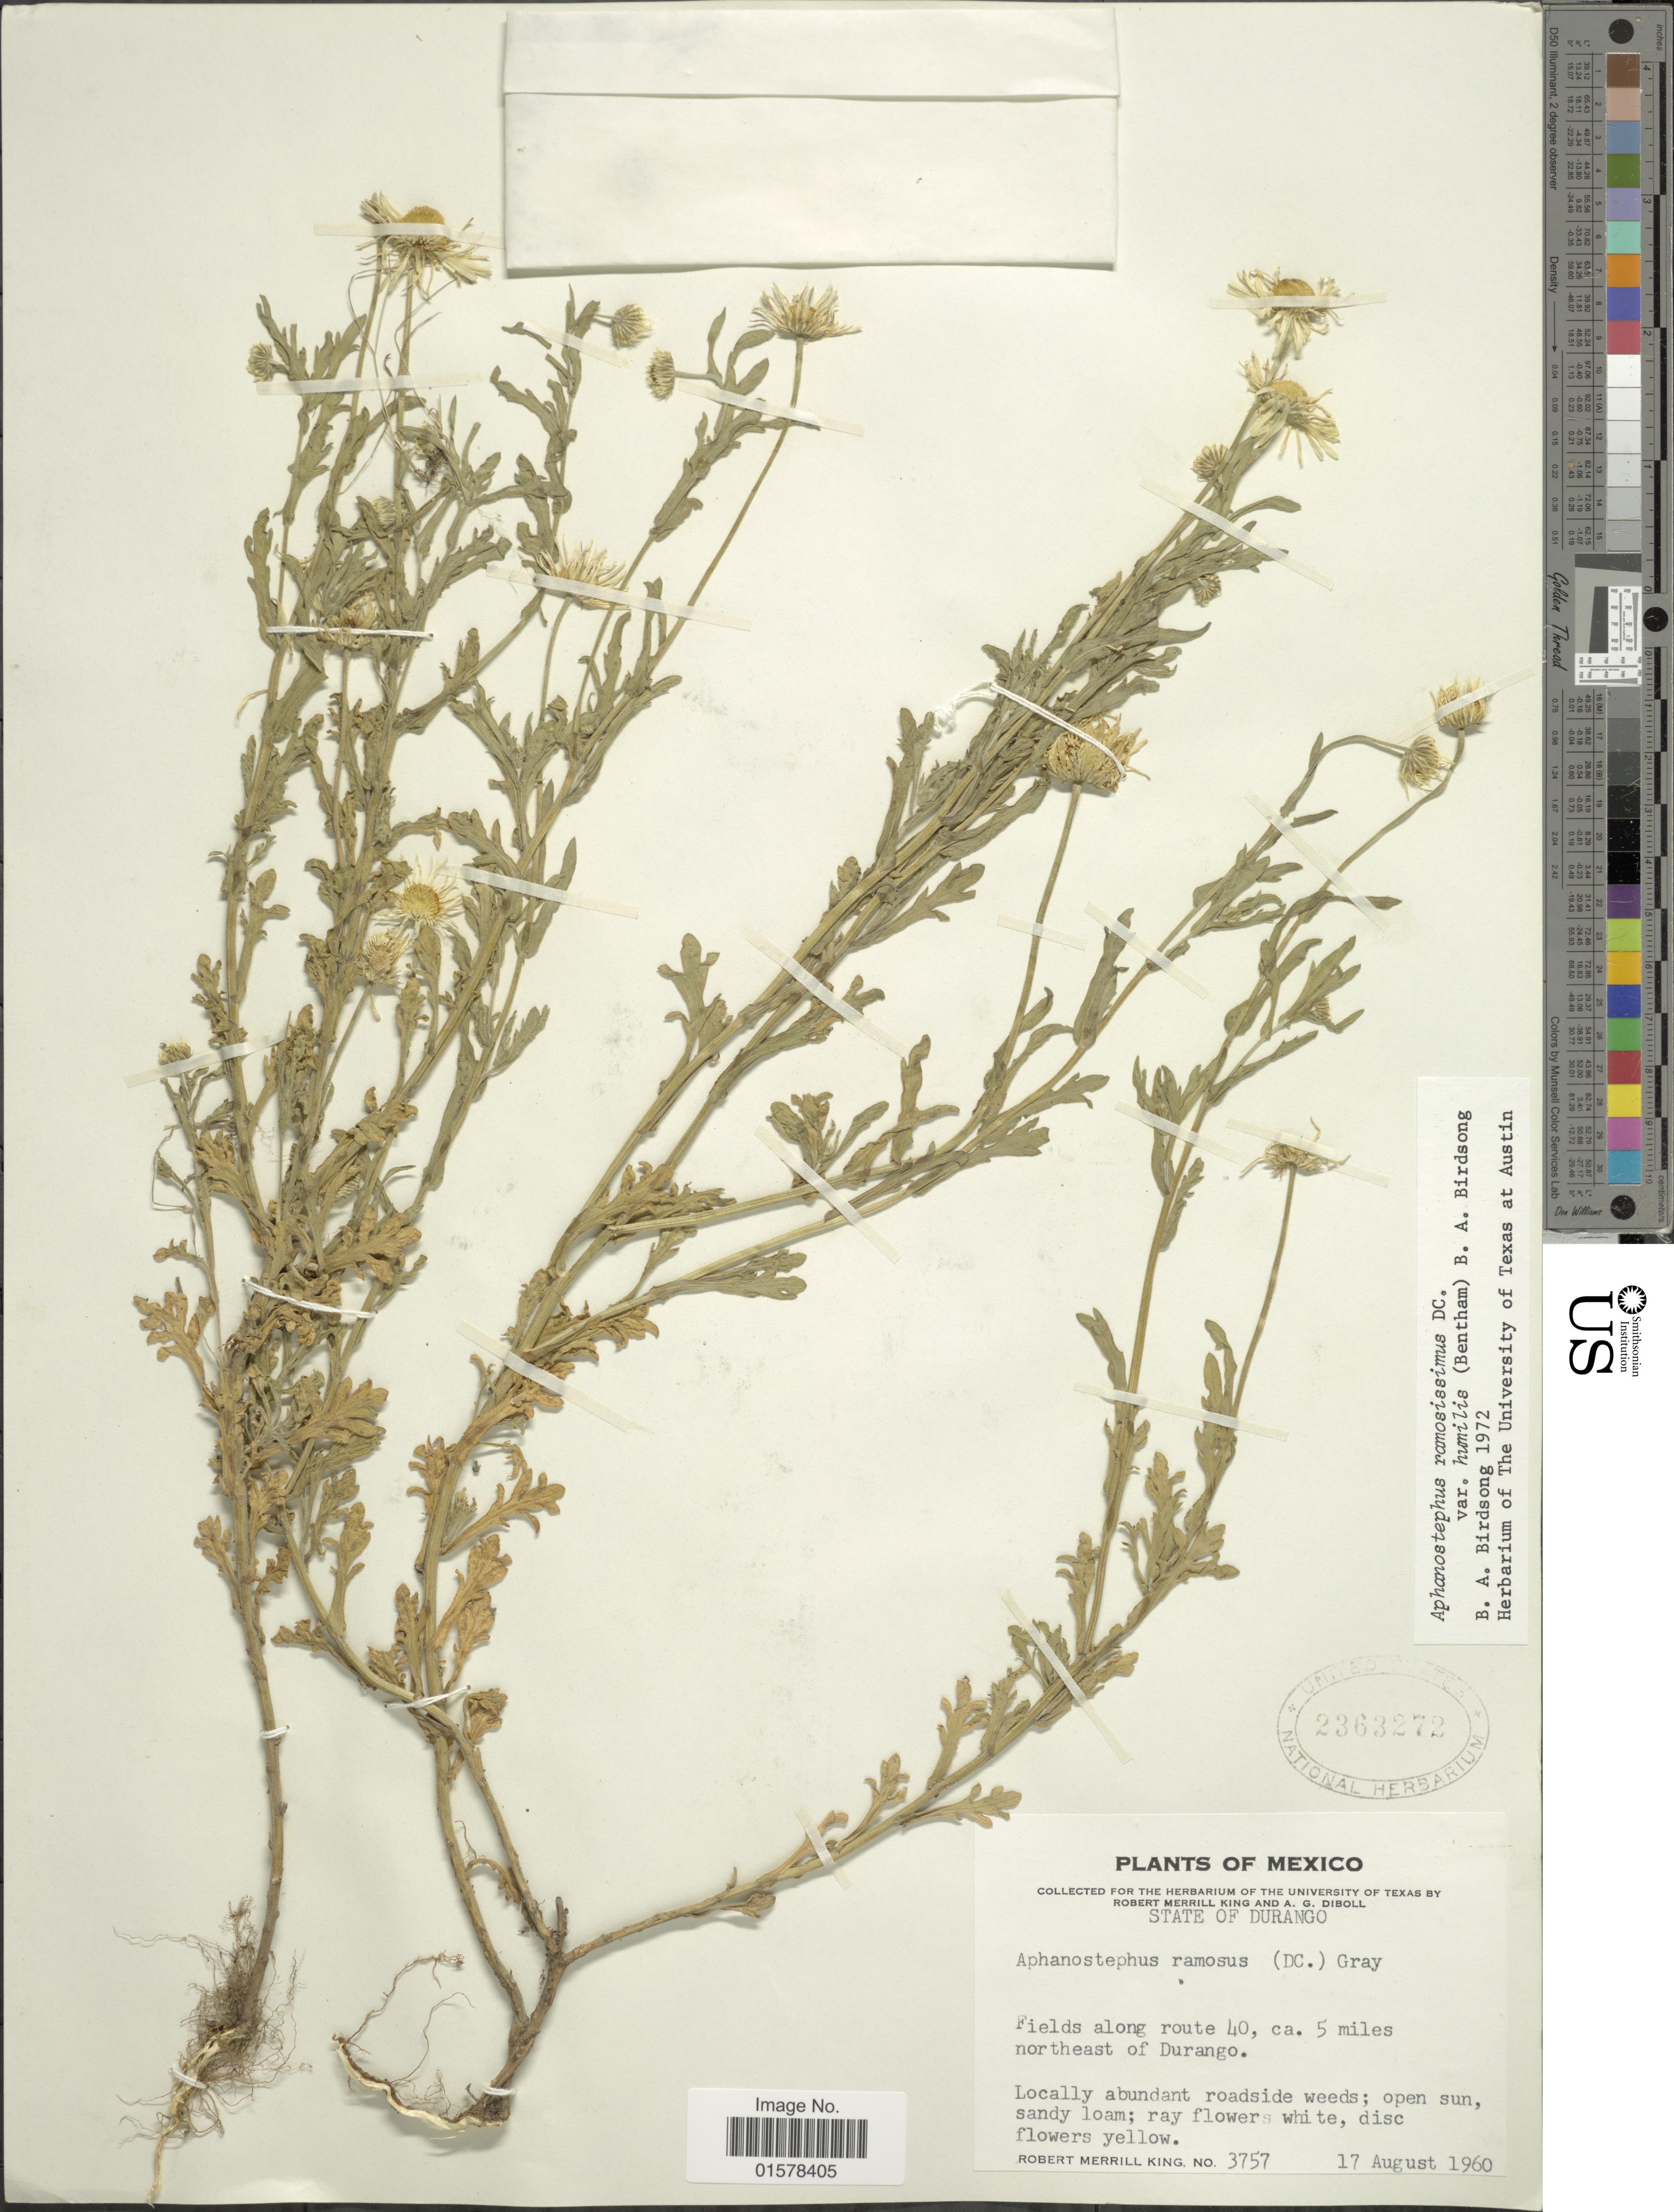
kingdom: Plantae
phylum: Tracheophyta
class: Magnoliopsida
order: Asterales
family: Asteraceae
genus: Aphanostephus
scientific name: Aphanostephus ramosissimus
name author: DC.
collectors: R. M. King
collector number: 3757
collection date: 1960-08-17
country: Mexico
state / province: Durango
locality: Mexico. State of Durango. Fields along route 40, ca. 5 miles northeast of Durango.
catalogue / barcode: US 2363272